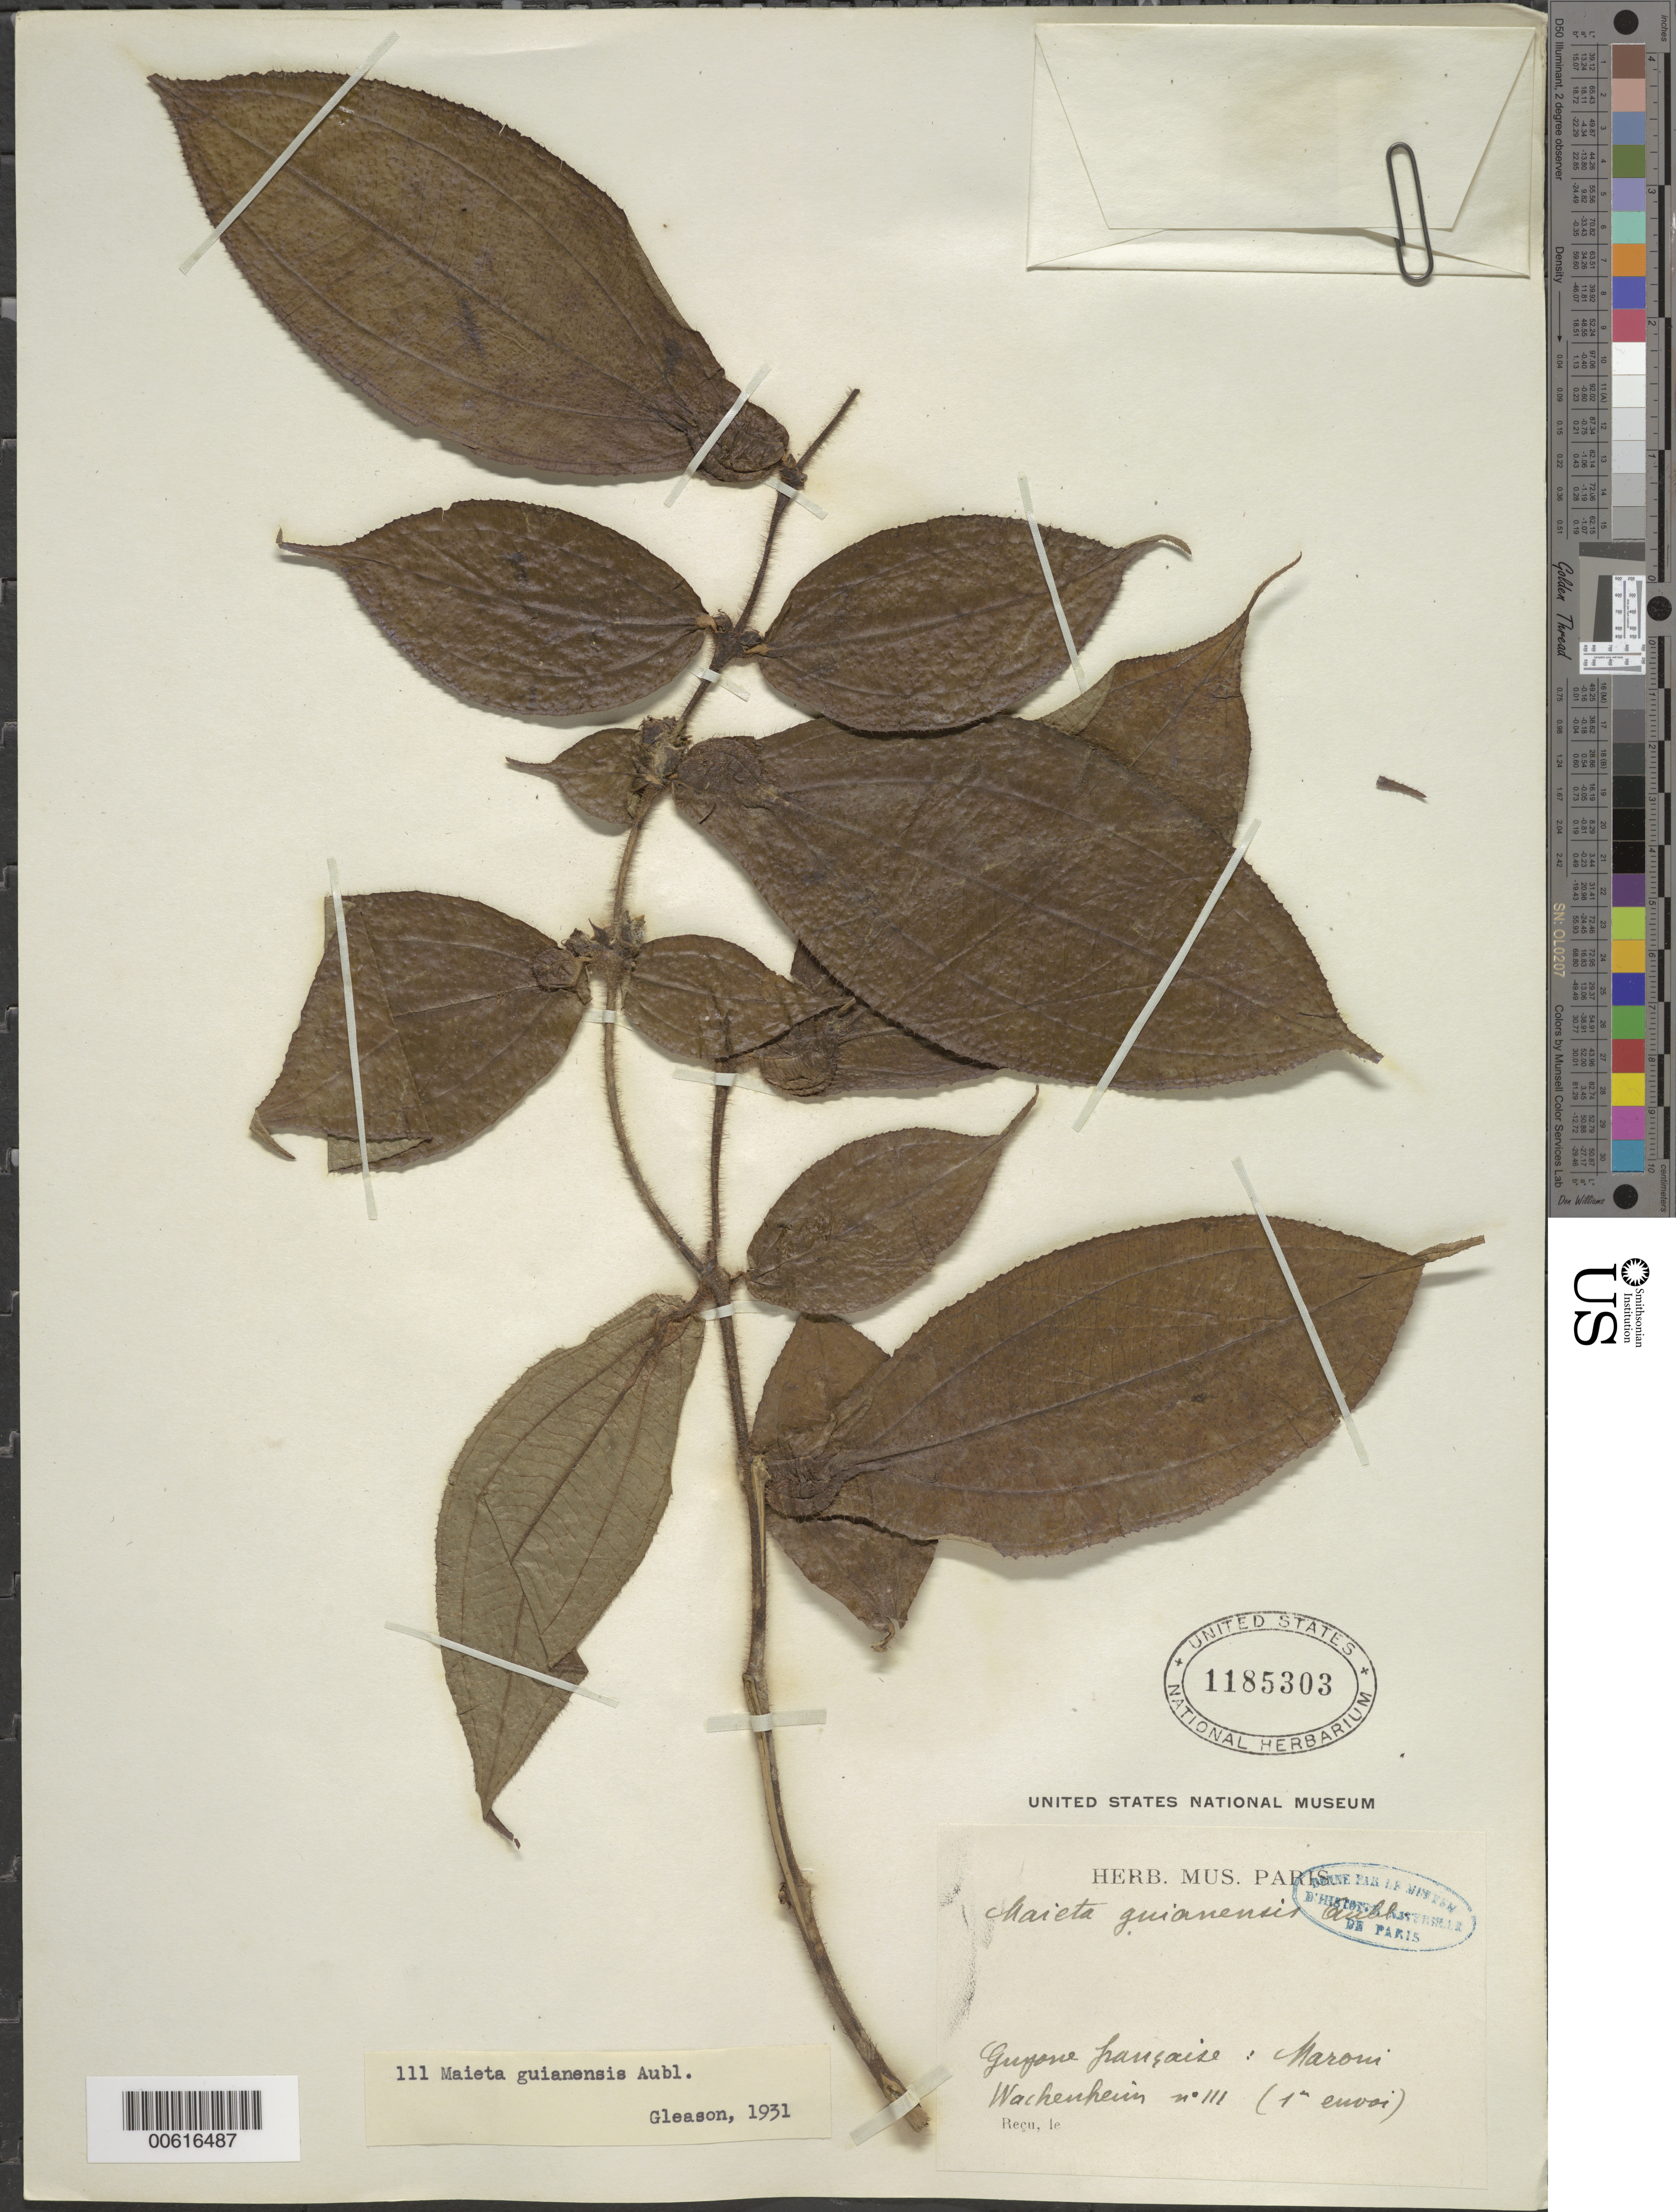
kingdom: Plantae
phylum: Tracheophyta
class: Magnoliopsida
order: Myrtales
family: Melastomataceae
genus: Maieta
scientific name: Maieta guianensis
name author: Aubl.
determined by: Gleason, H. A.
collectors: G. Wachenheim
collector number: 111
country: French Guiana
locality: Maroni R.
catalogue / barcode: US 1185303